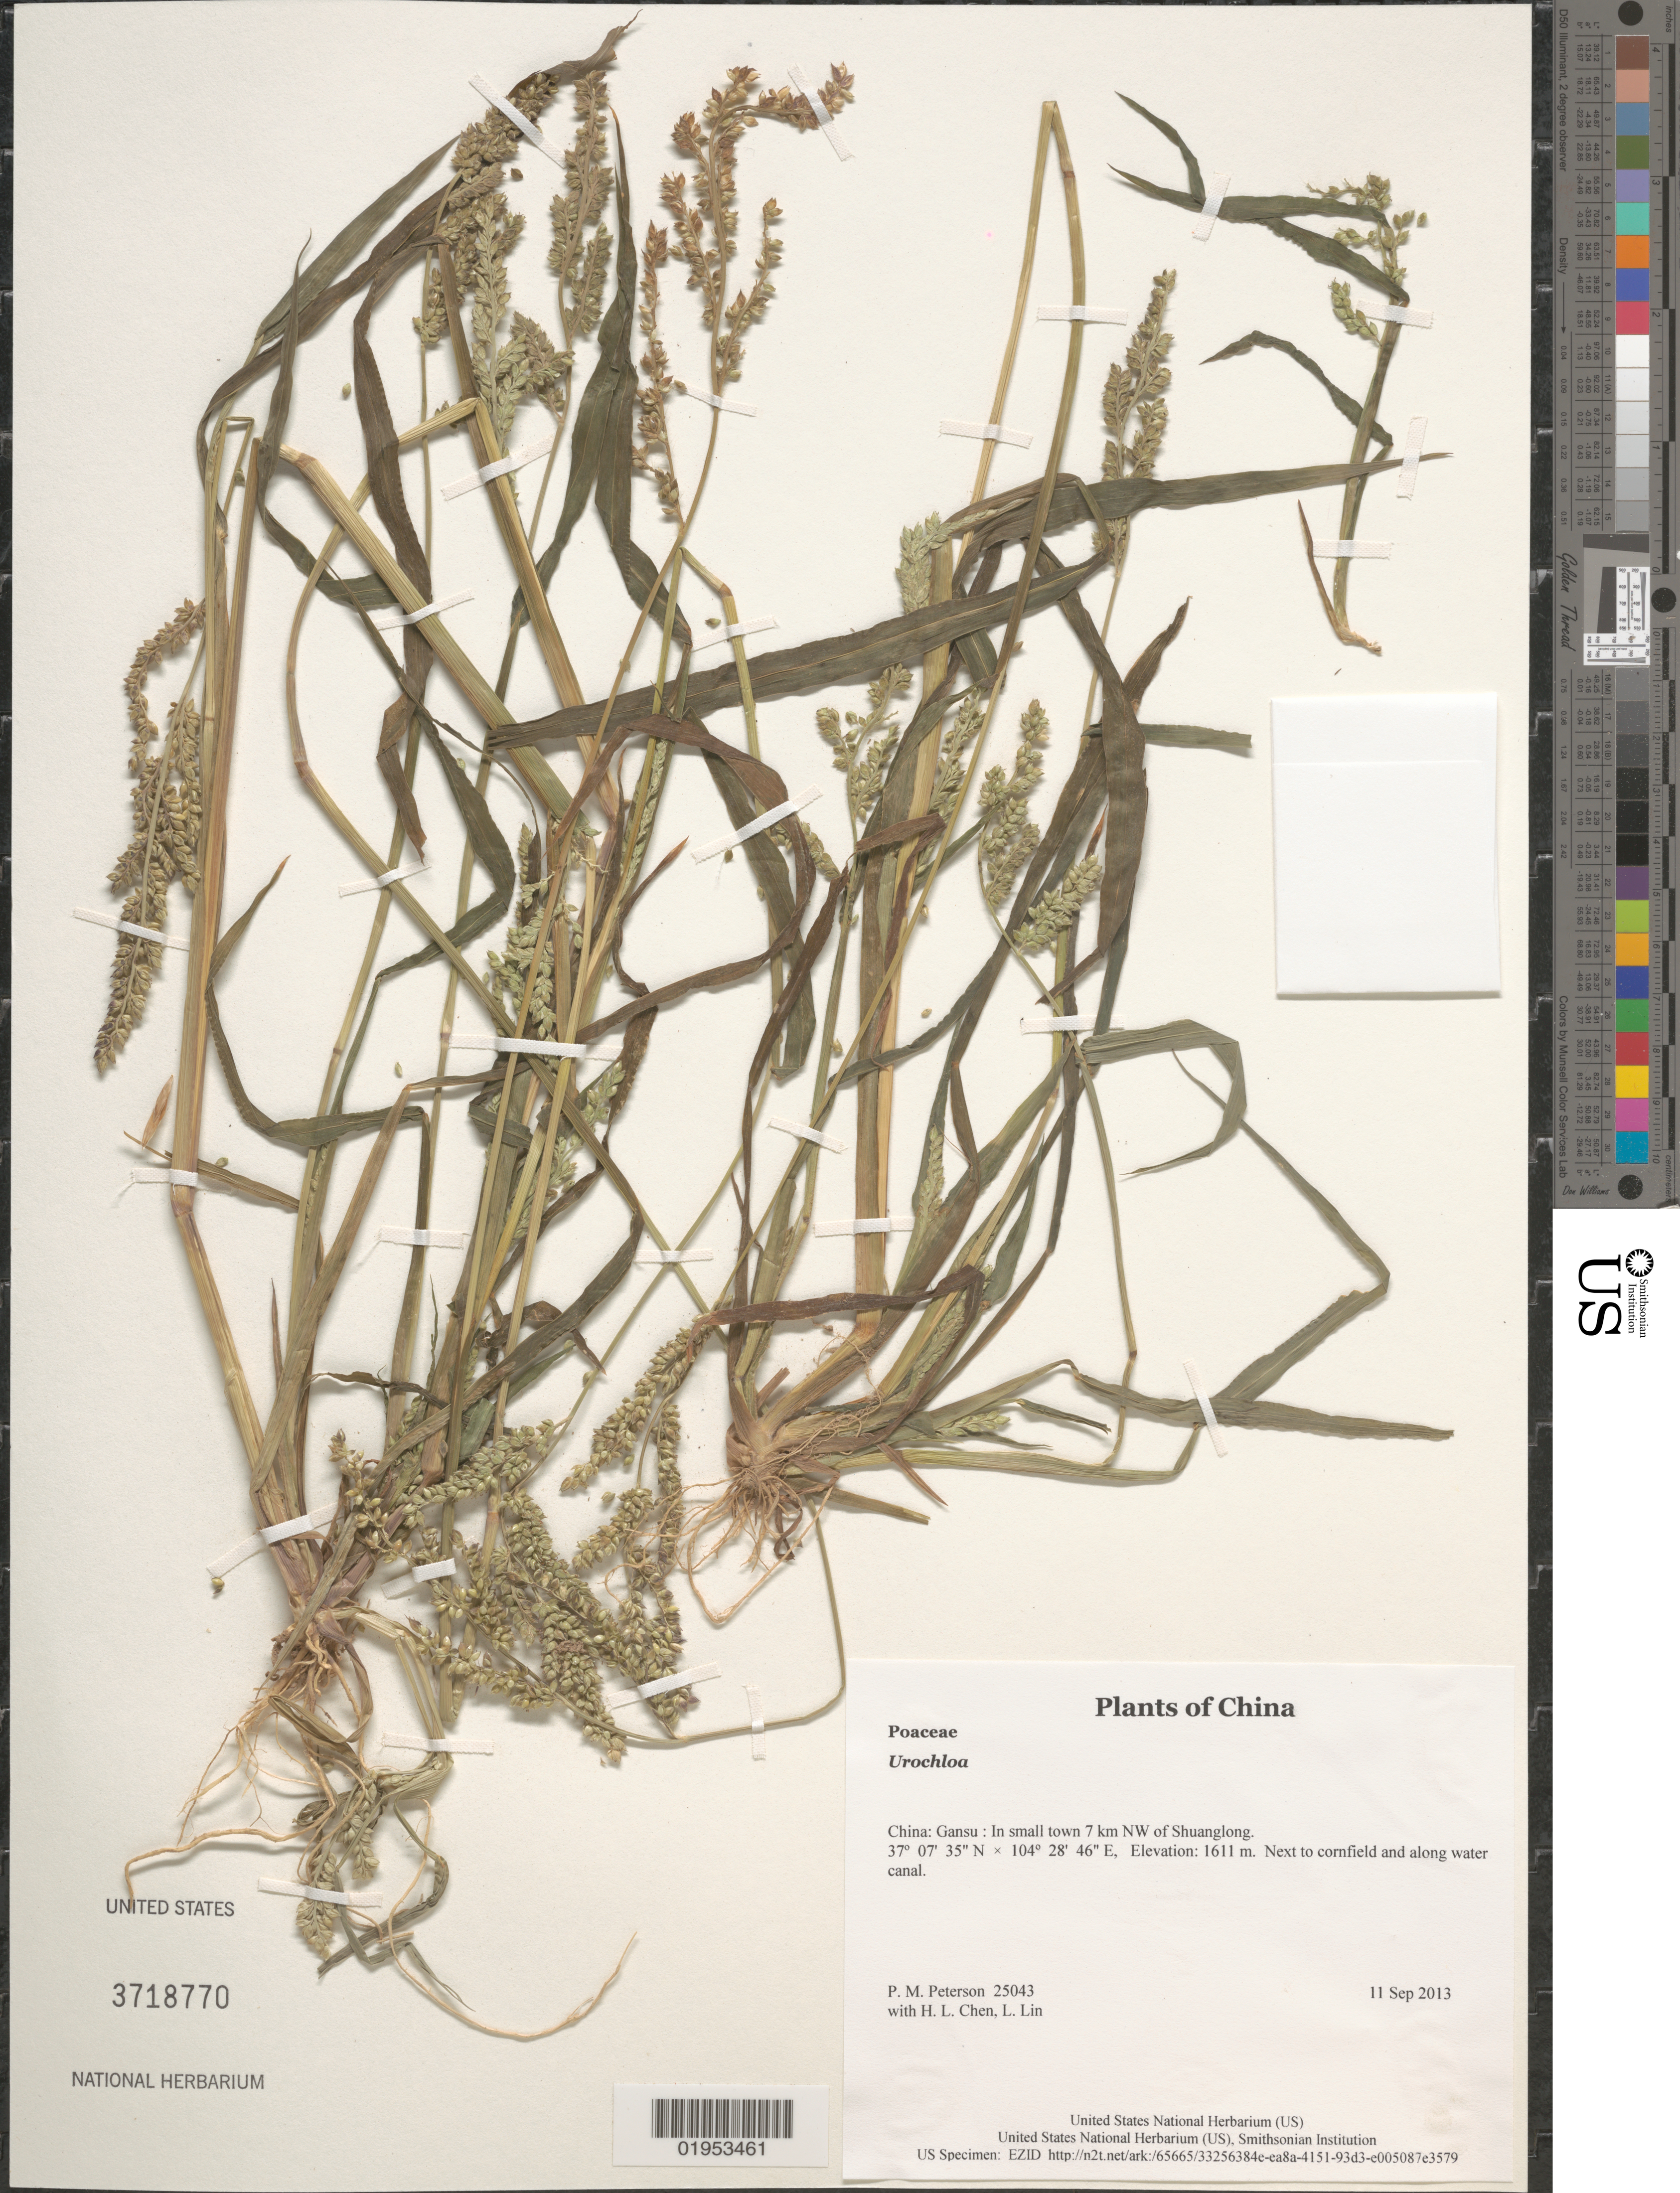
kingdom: Plantae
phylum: Tracheophyta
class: Liliopsida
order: Poales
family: Poaceae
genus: Urochloa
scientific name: Urochloa sp.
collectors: P. M. Peterson, H. L. Chen & L. Lin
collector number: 25043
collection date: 2013-09-11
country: China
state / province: Gansu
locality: In small town 7 km NW of Shuanglong.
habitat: Next to cornfield and along water canal.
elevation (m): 1611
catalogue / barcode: US 3718770